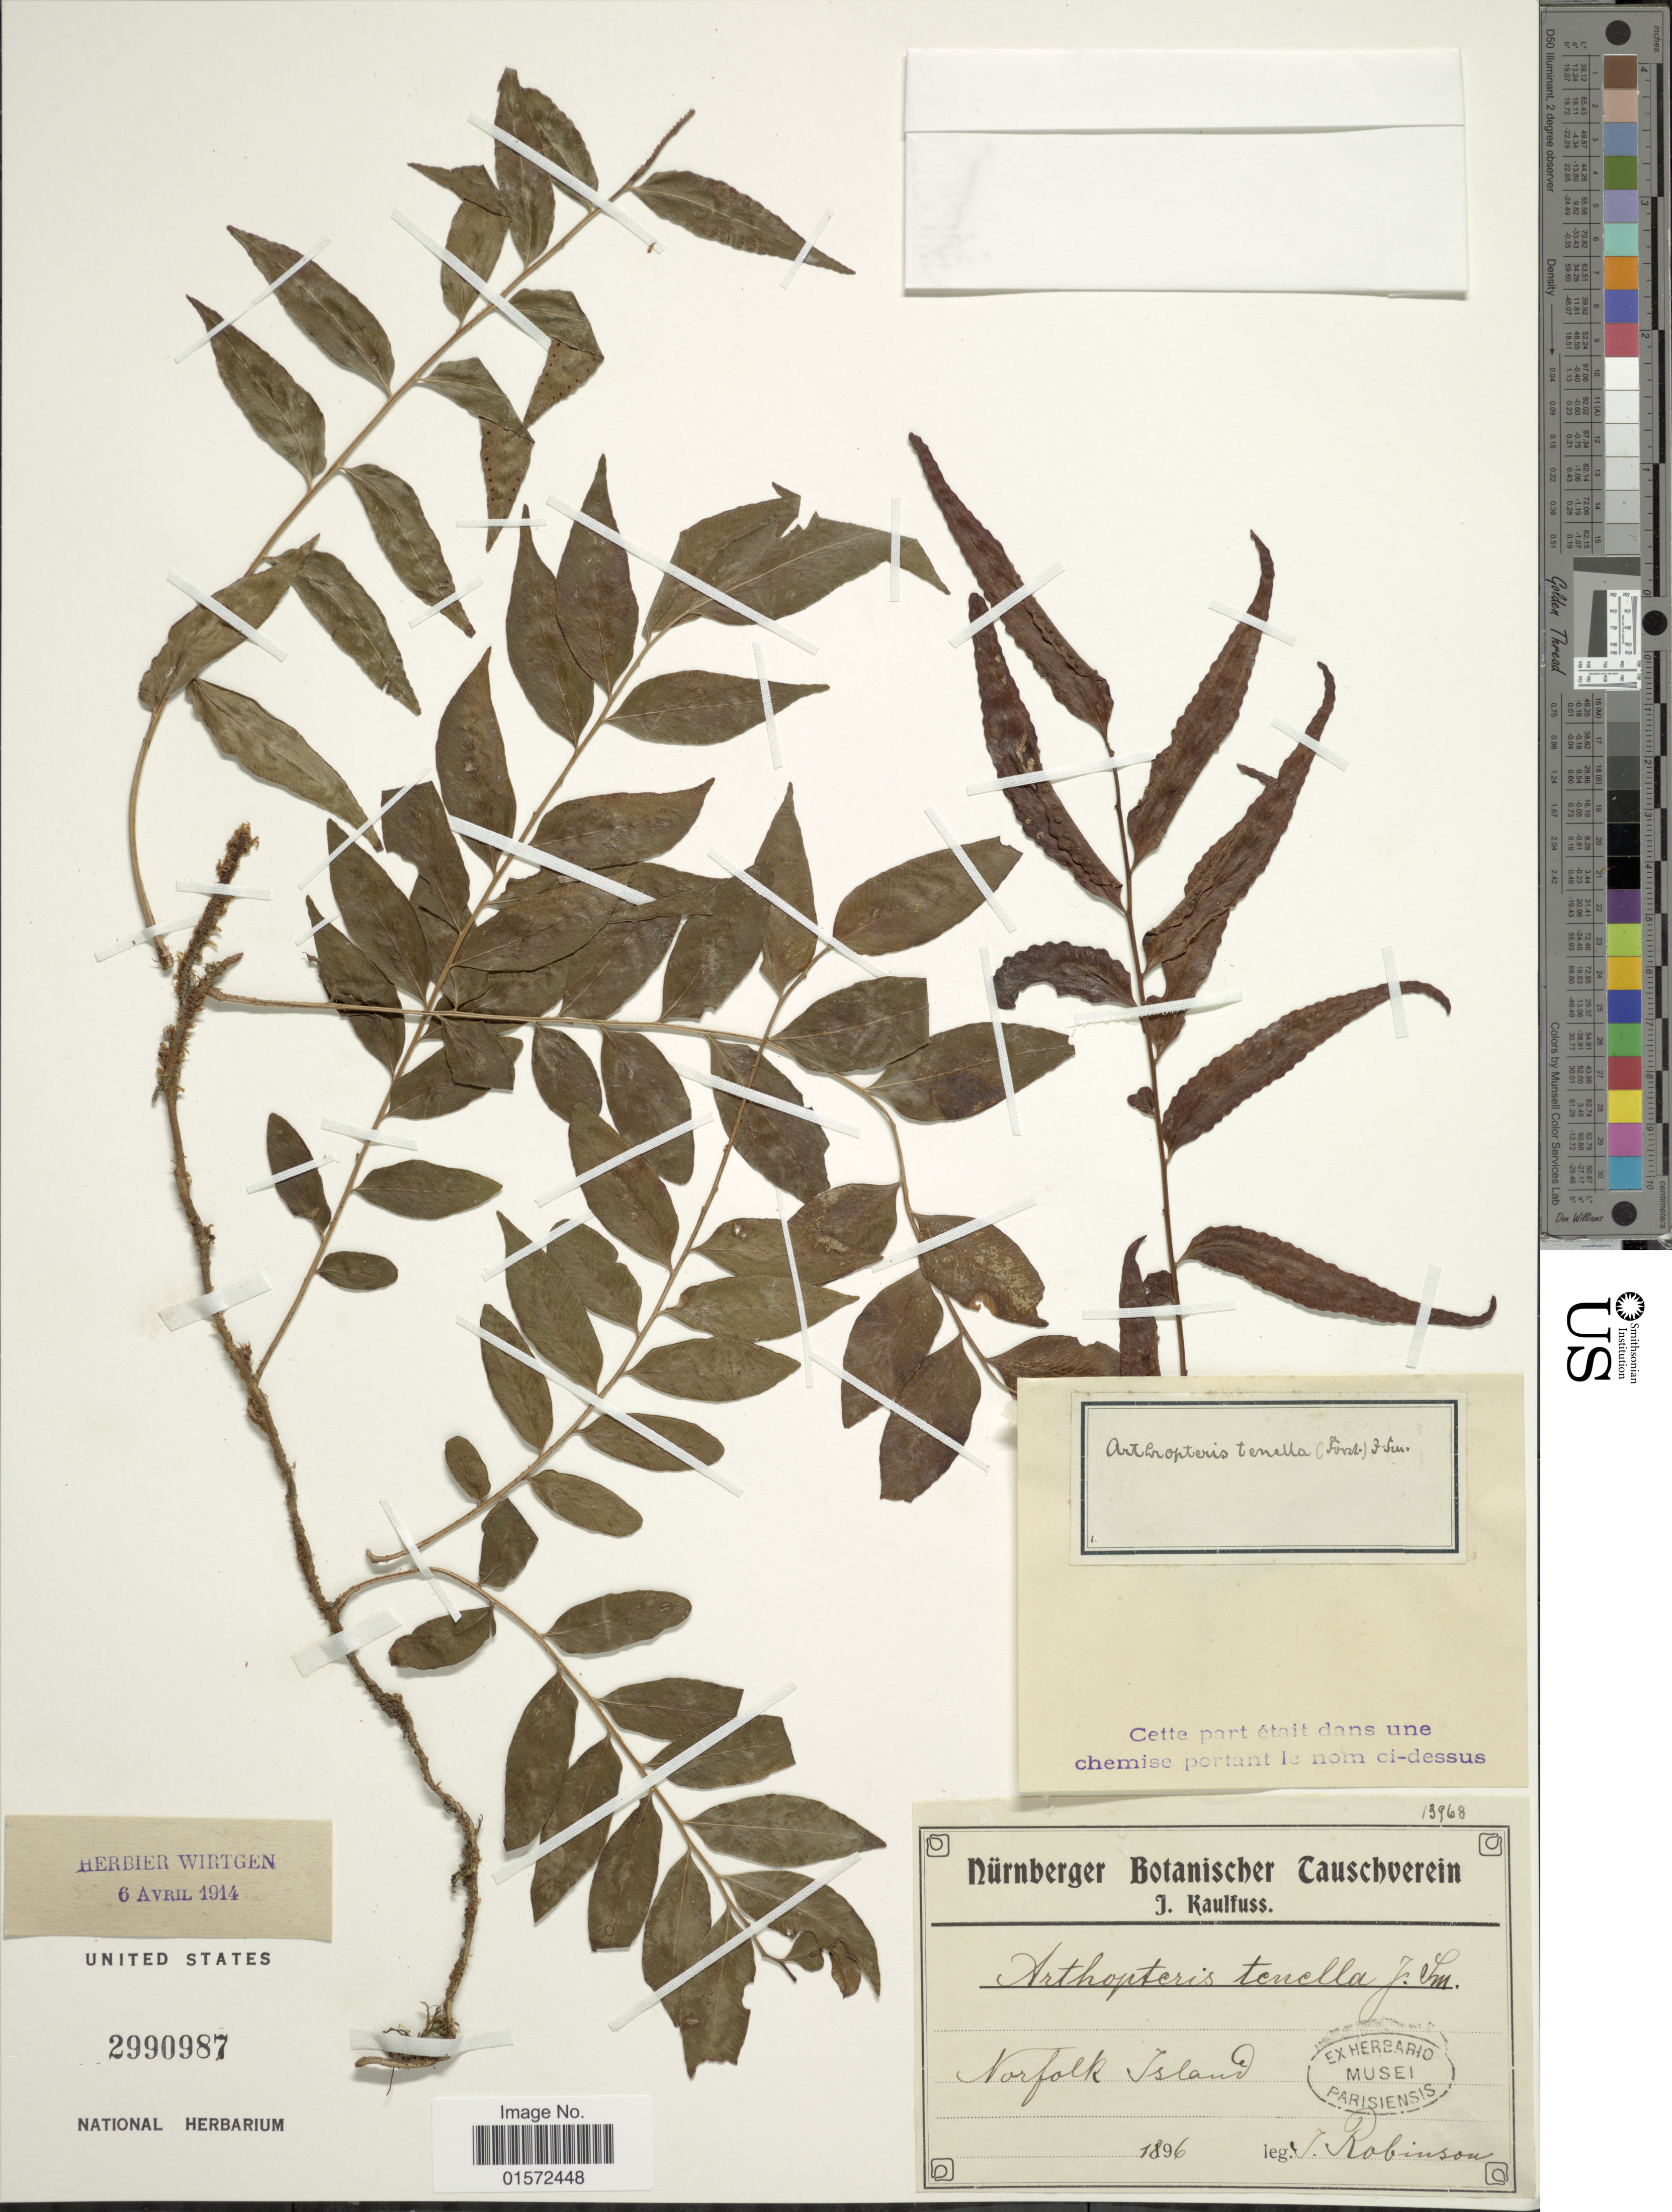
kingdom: Plantae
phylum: Tracheophyta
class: Polypodiopsida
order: Polypodiales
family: Tectariaceae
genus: Arthropteris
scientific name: Arthropteris tenella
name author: (G. Forst.) J. Sm. ex Hook. f.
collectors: S. Robinson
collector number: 13968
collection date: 1896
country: Australia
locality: Norfolk Island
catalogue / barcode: US 29990987